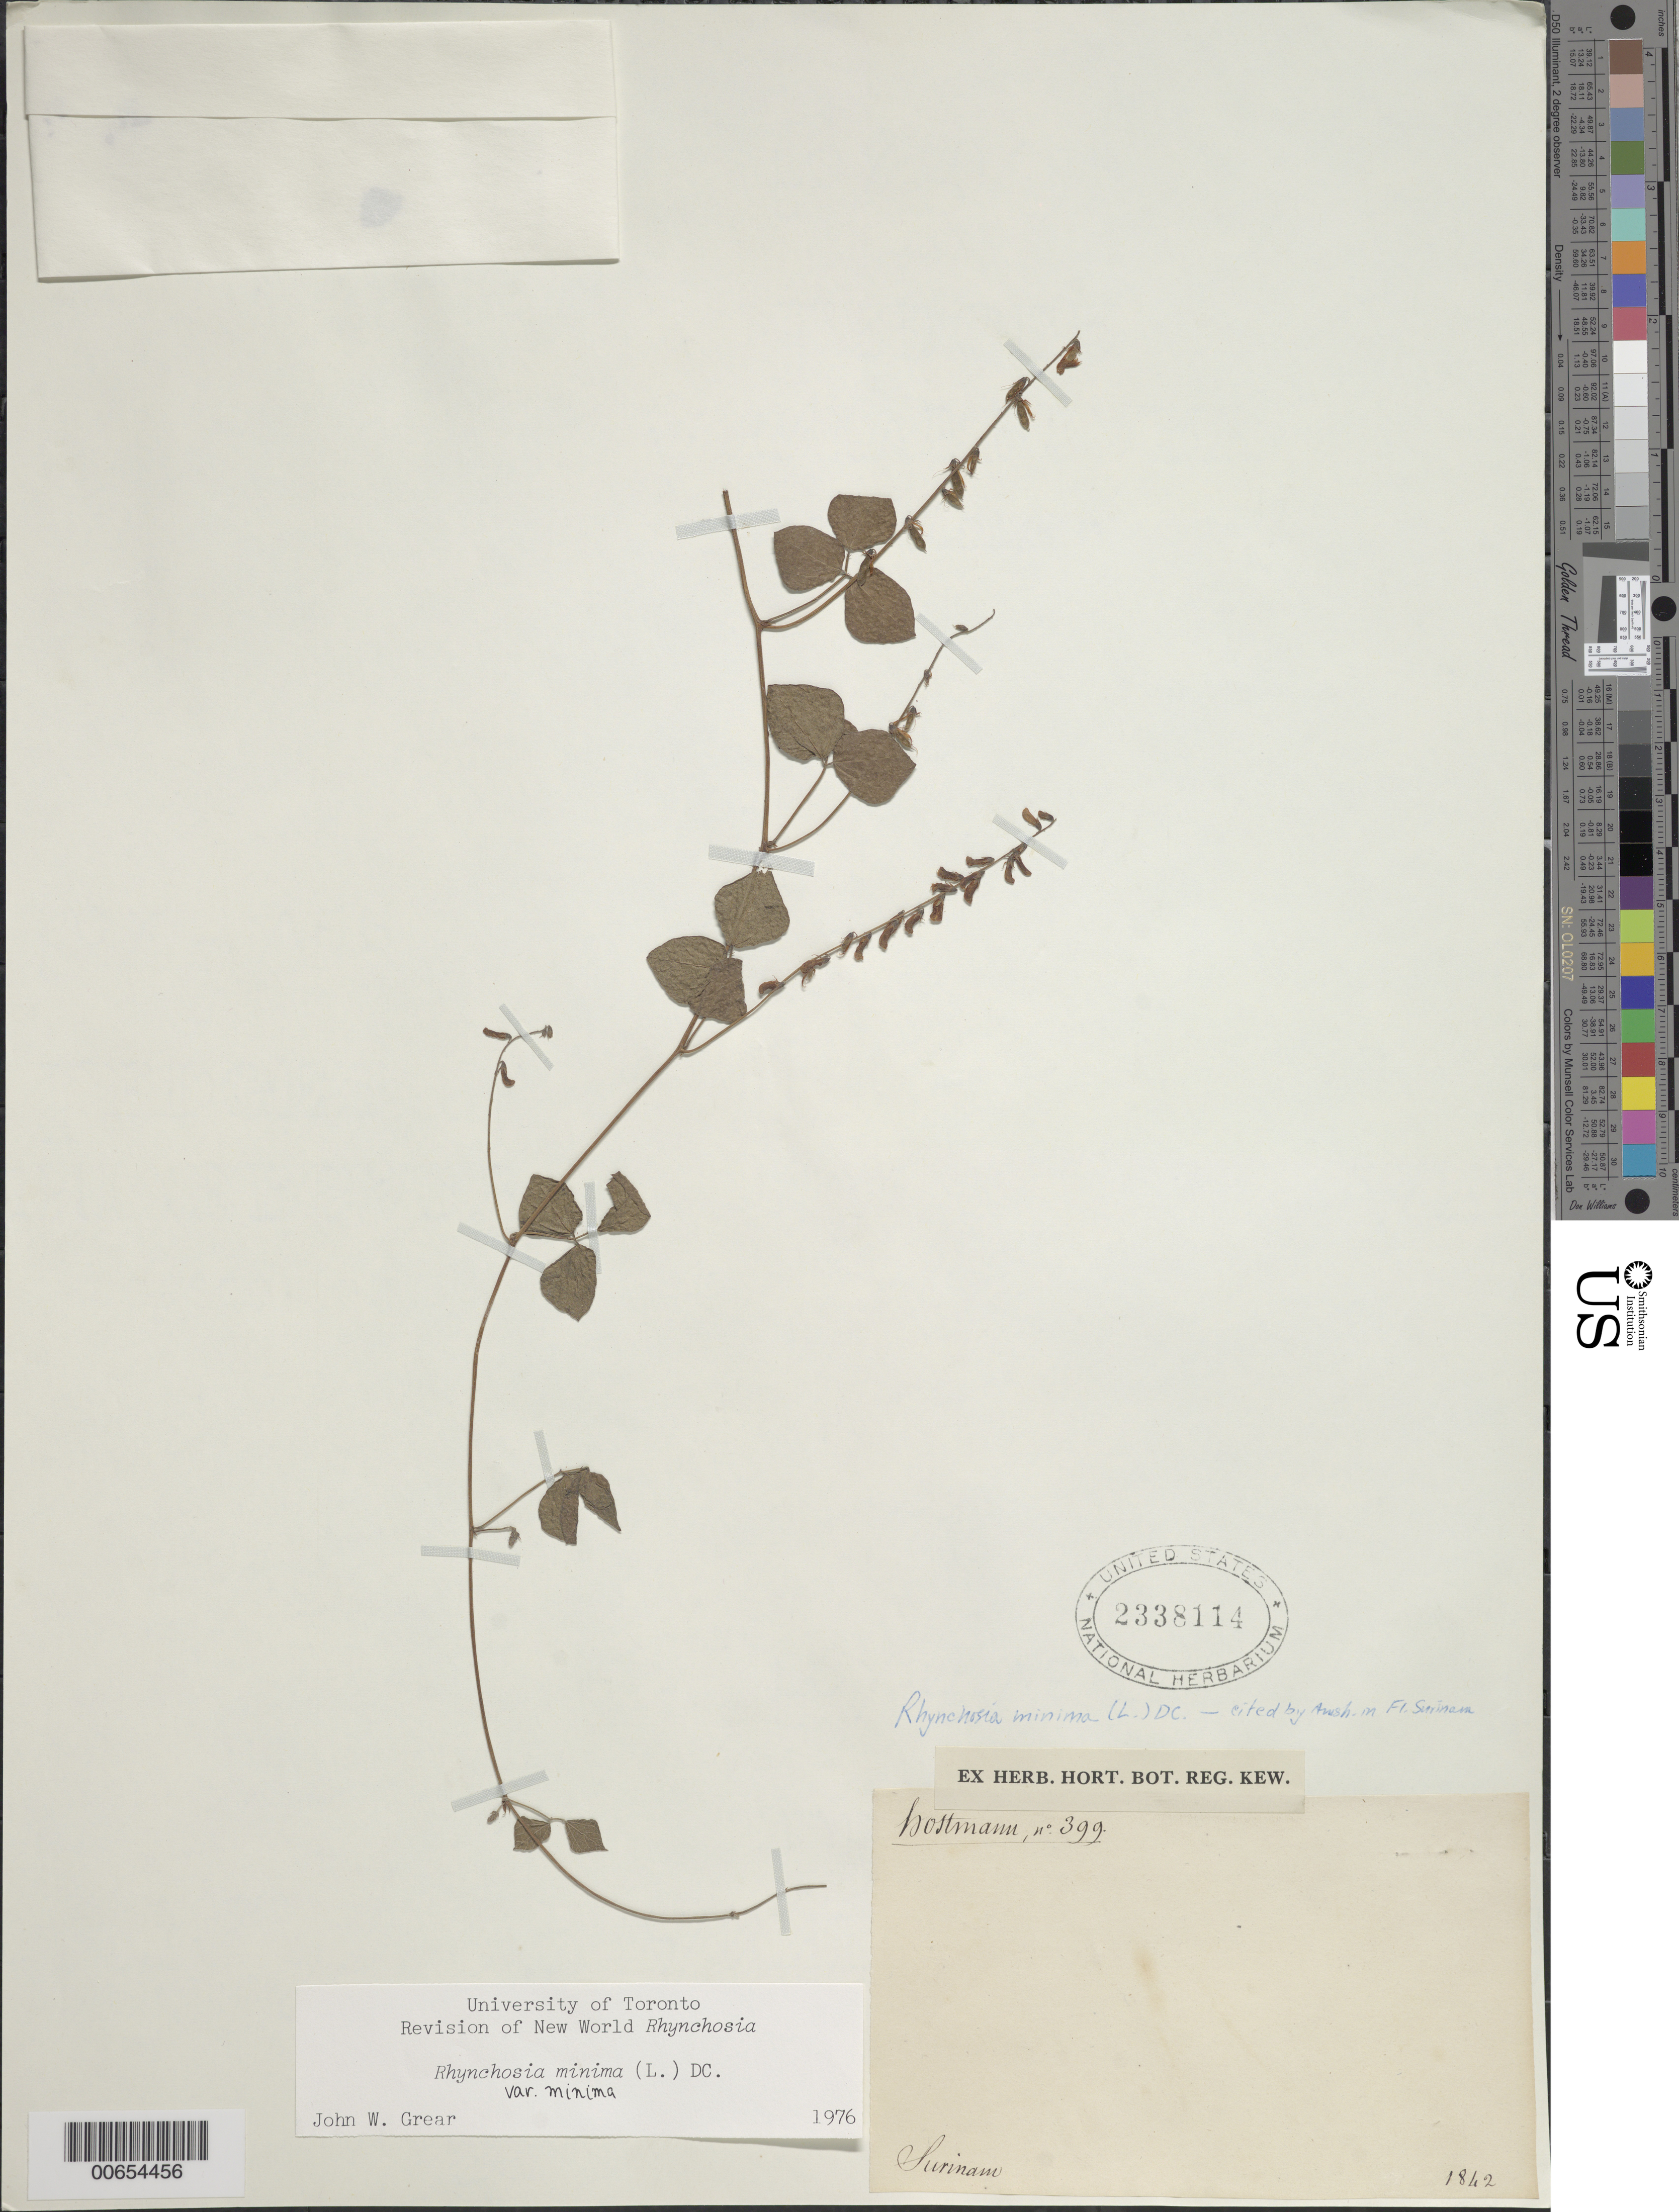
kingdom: Plantae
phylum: Tracheophyta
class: Magnoliopsida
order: Fabales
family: Fabaceae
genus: Rhynchosia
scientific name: Rhynchosia minima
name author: (L.) DC.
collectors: F. Hostmann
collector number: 399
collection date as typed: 1842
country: Suriname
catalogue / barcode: US 2338114